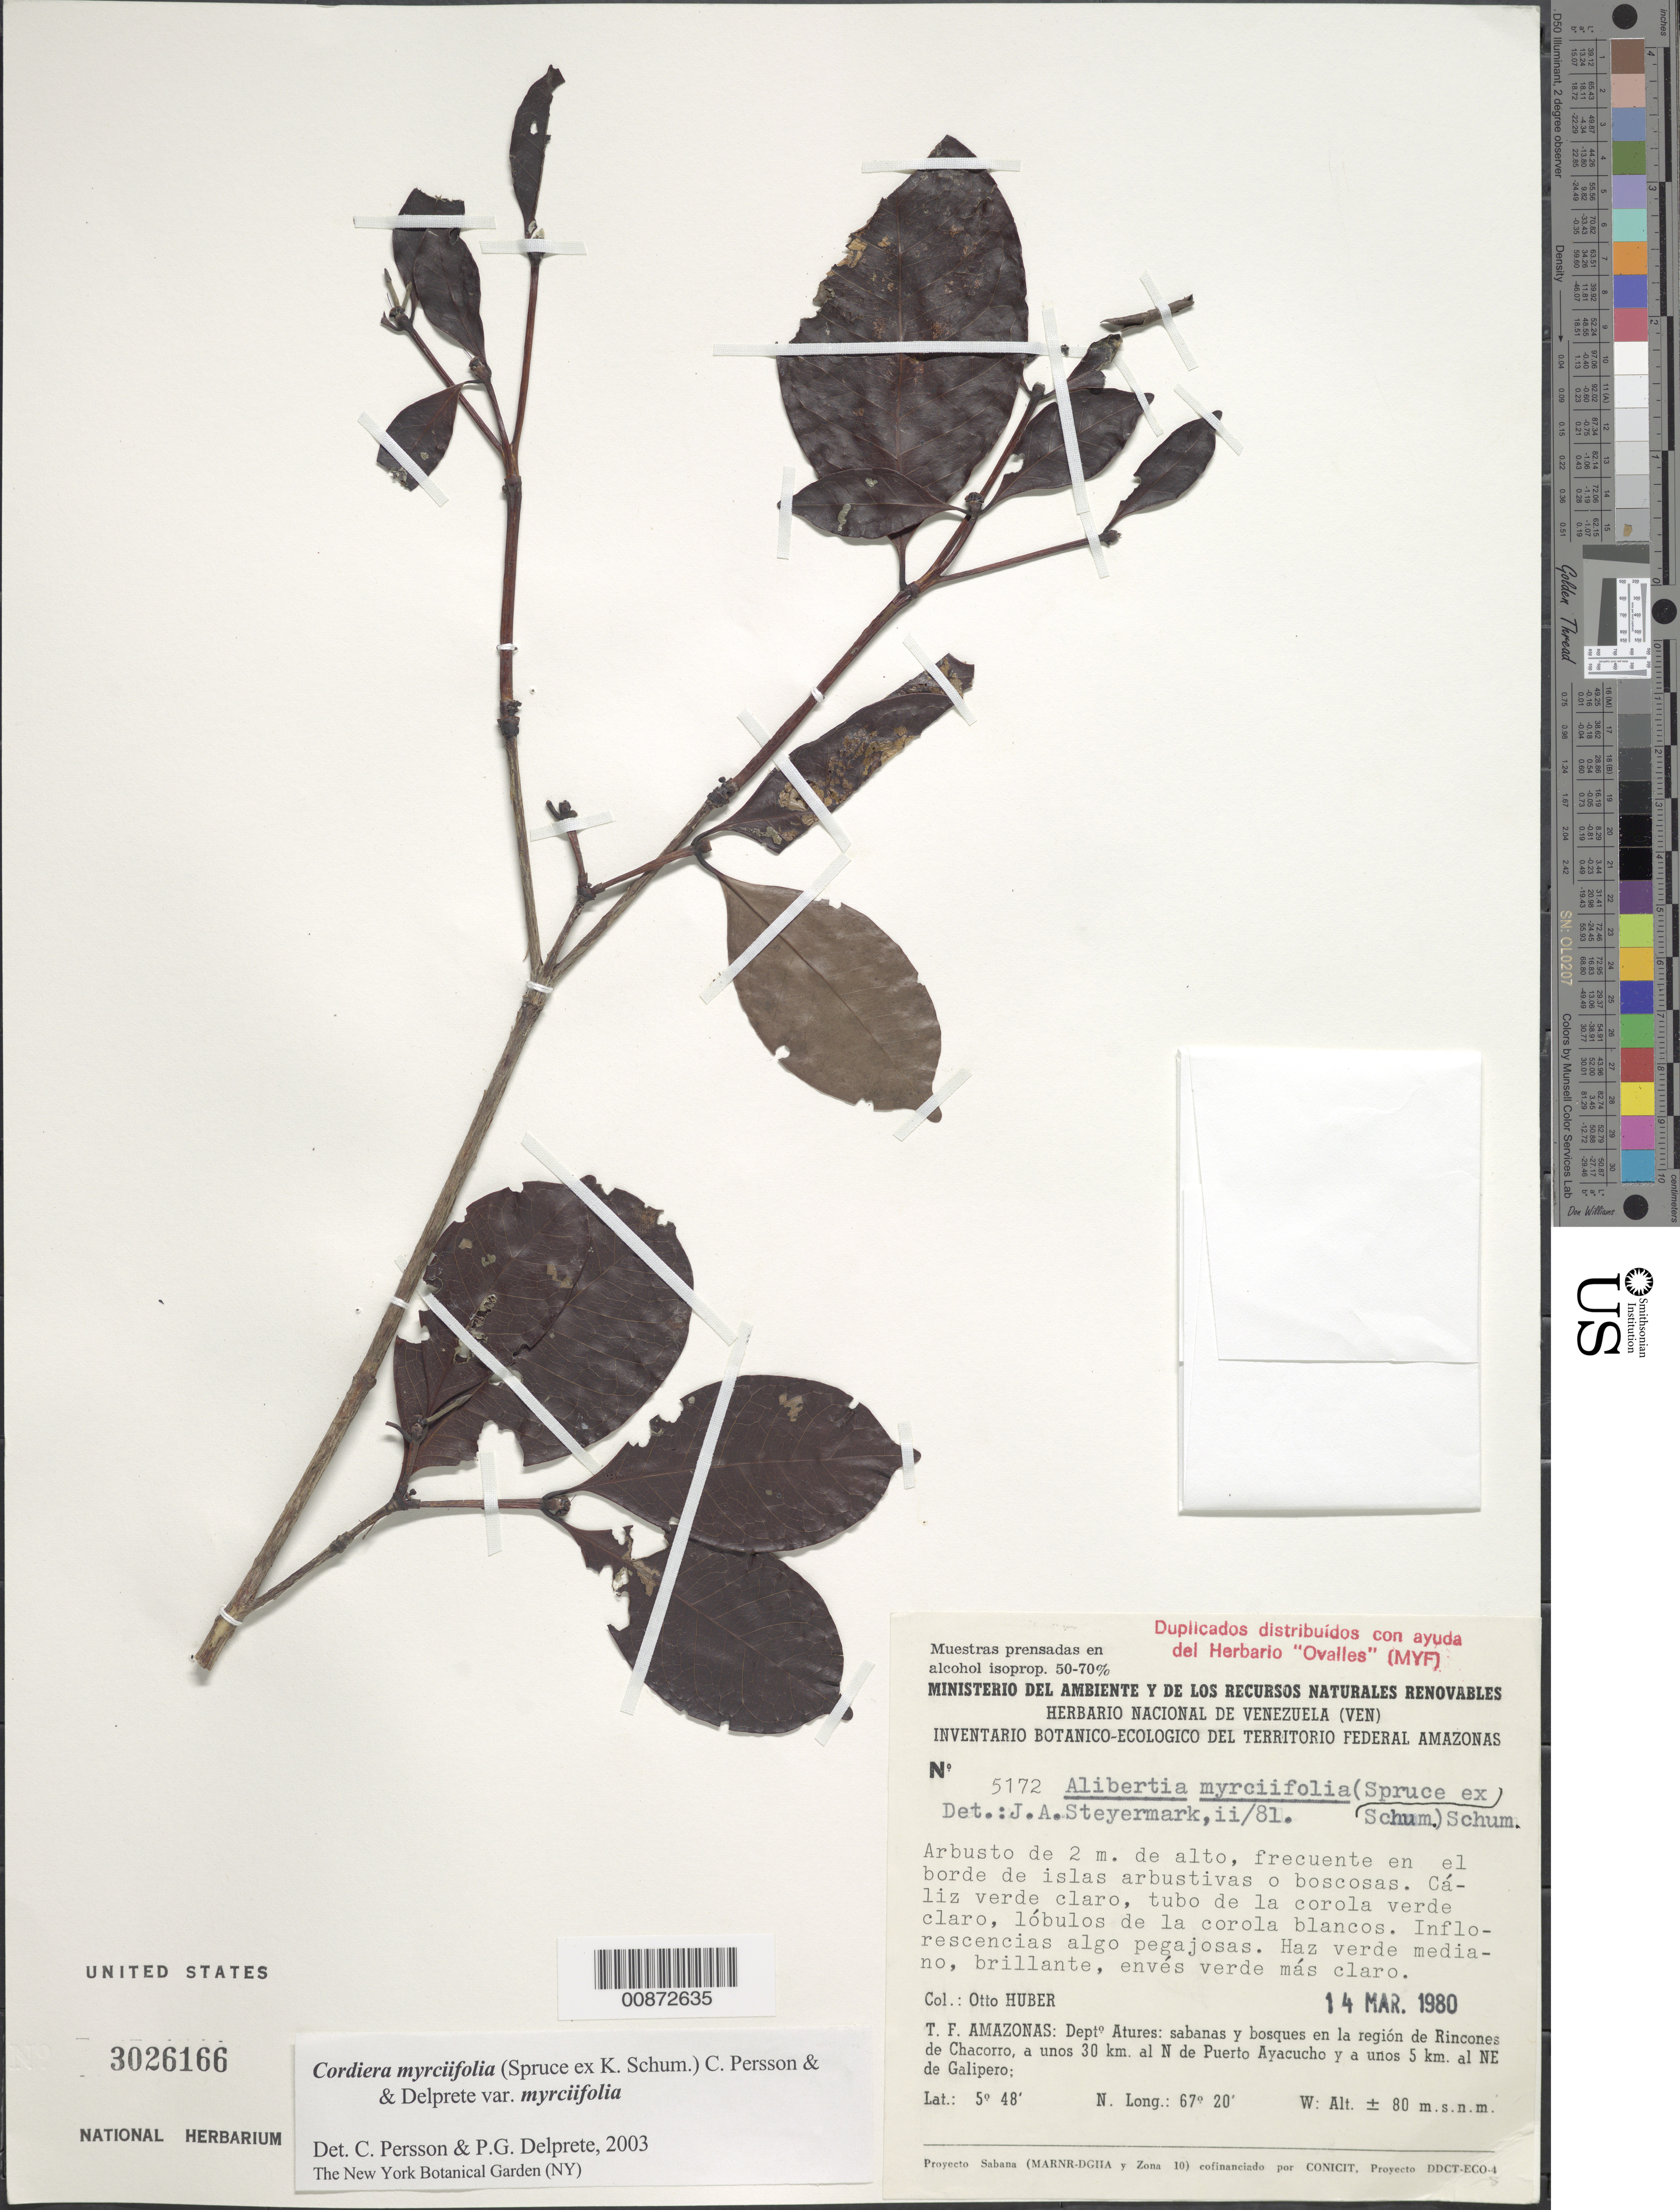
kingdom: Plantae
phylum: Tracheophyta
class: Magnoliopsida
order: Gentianales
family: Rubiaceae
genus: Cordiera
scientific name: Cordiera myrciifolia var. myrciifolia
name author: (K. Schum.) C.H. Perss. & Delprete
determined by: Delprete, P. G.; Persson, C. H.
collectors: O. Huber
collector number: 5172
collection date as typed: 14-Mar-80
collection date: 1980-03-14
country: Venezuela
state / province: Amazonas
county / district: Atures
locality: Rincones de Chacorro, 30 km N de Puerto Ayacucho, 5 km NE Galipero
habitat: Borde de islas arbustivas o boscosas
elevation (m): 80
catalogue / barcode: US 3026166